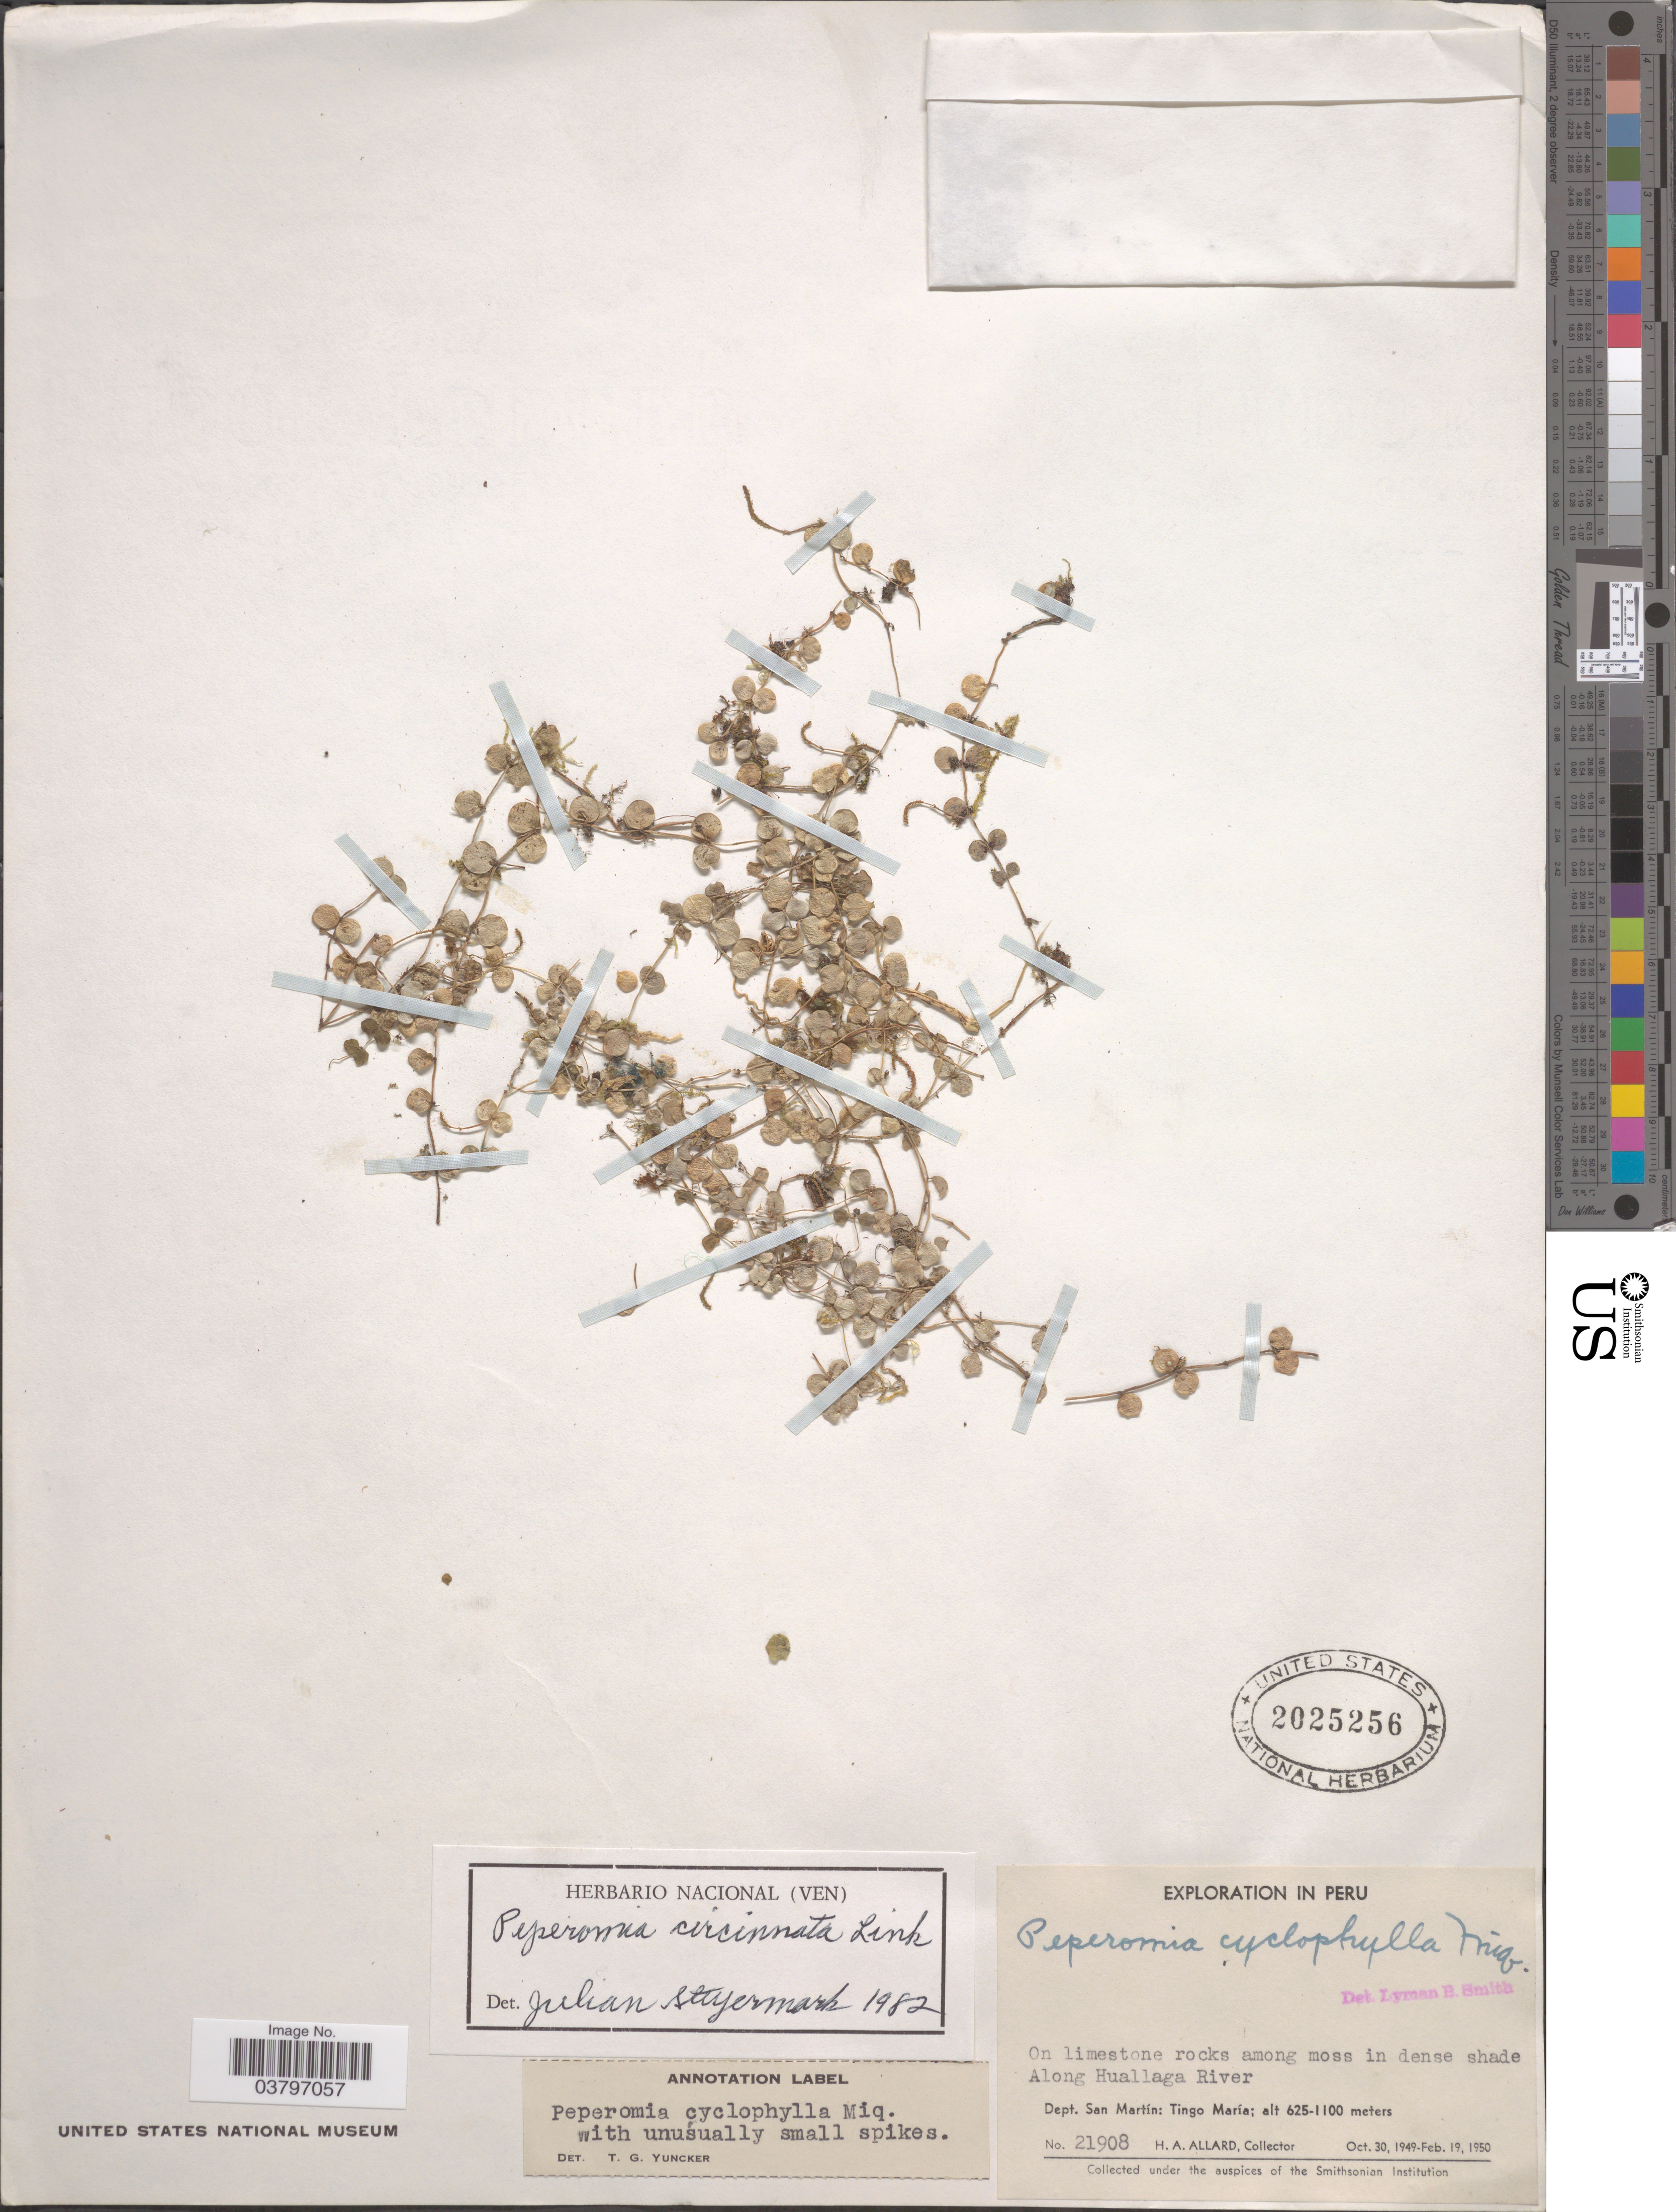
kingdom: Plantae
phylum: Tracheophyta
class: Magnoliopsida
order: Piperales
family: Piperaceae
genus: Peperomia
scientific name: Peperomia circinnata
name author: Link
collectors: H. A. Allard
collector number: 21908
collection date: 1949-10-30/1950-02-19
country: Peru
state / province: San Martín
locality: Along Huallaga River. Dept. San Martín: Tingo María.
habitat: on limestone rocks among moss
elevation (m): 625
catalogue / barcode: US 2025256